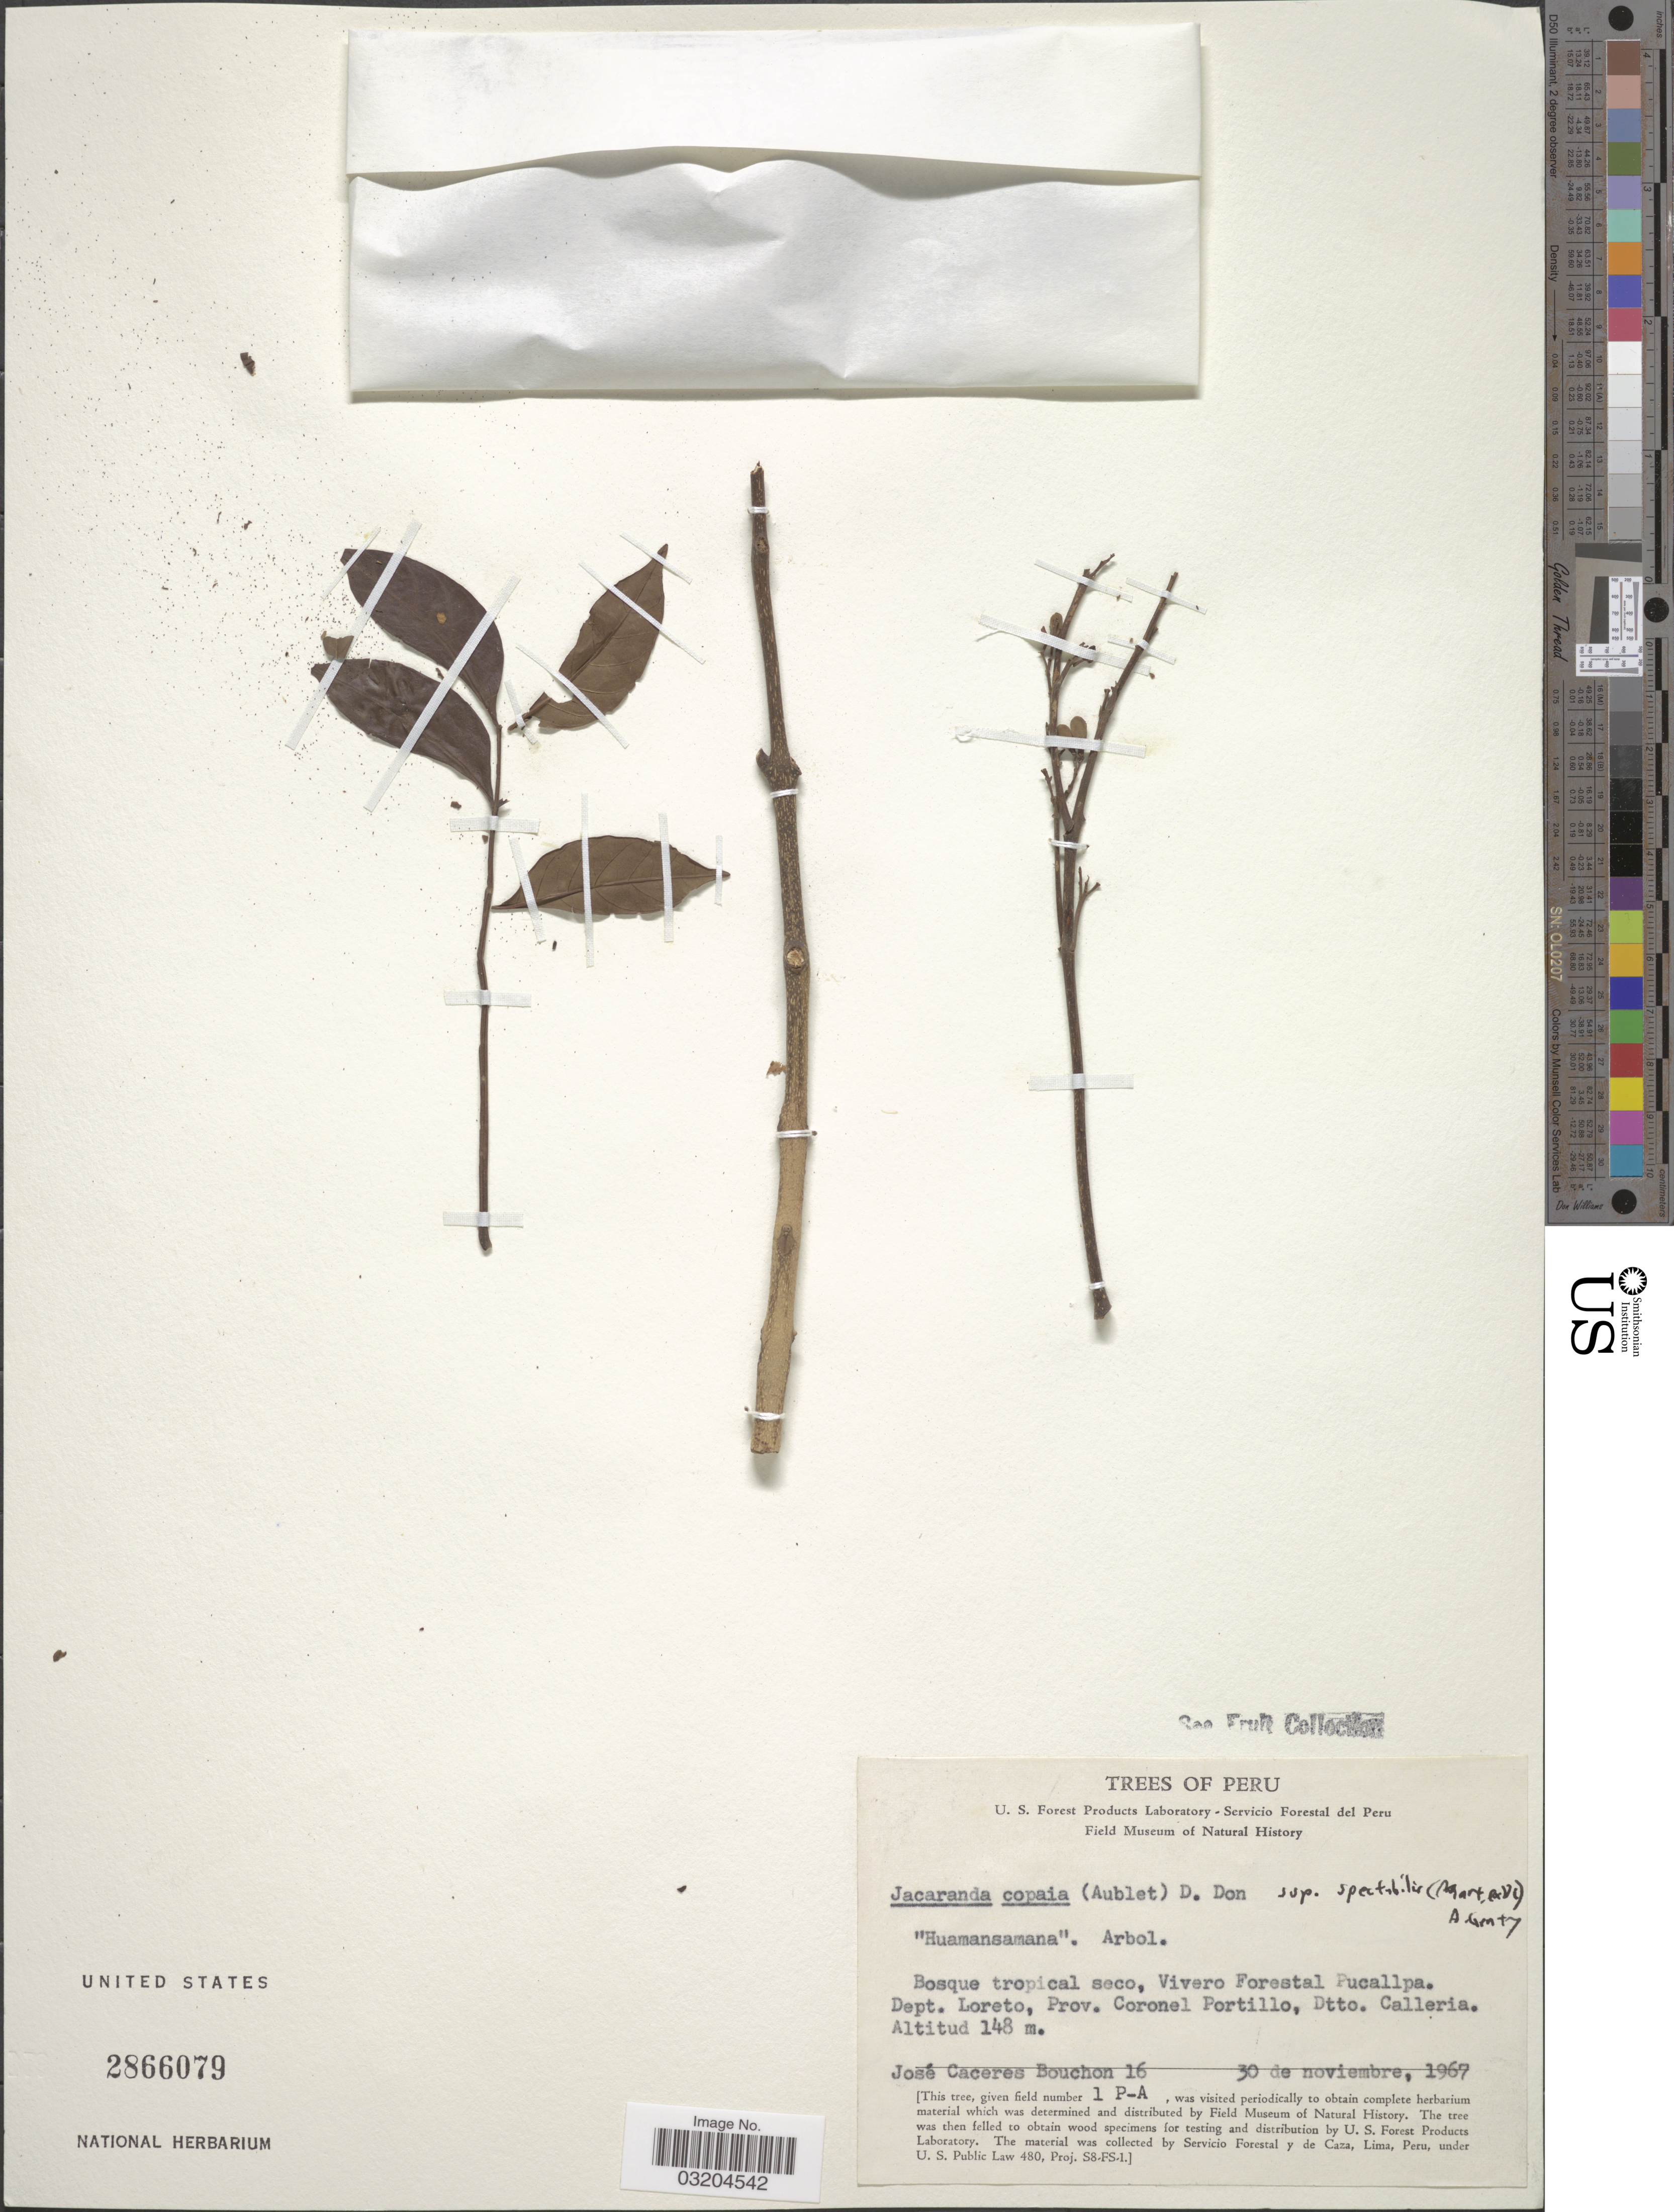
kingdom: Plantae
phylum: Tracheophyta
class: Magnoliopsida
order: Lamiales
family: Bignoniaceae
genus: Jacaranda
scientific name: Jacaranda copaia subsp. spectabilis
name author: (Mart. ex DC.) A.H. Gentry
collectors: J. Bouchon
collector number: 16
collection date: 1967-11-30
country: Peru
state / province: Loreto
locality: Bosque tropical seco, Vivero Forestal Pucallpa. Dept. Loreto, Prov. Coronel Portillo, Dtto. Calleria.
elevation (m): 148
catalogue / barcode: US 2866079